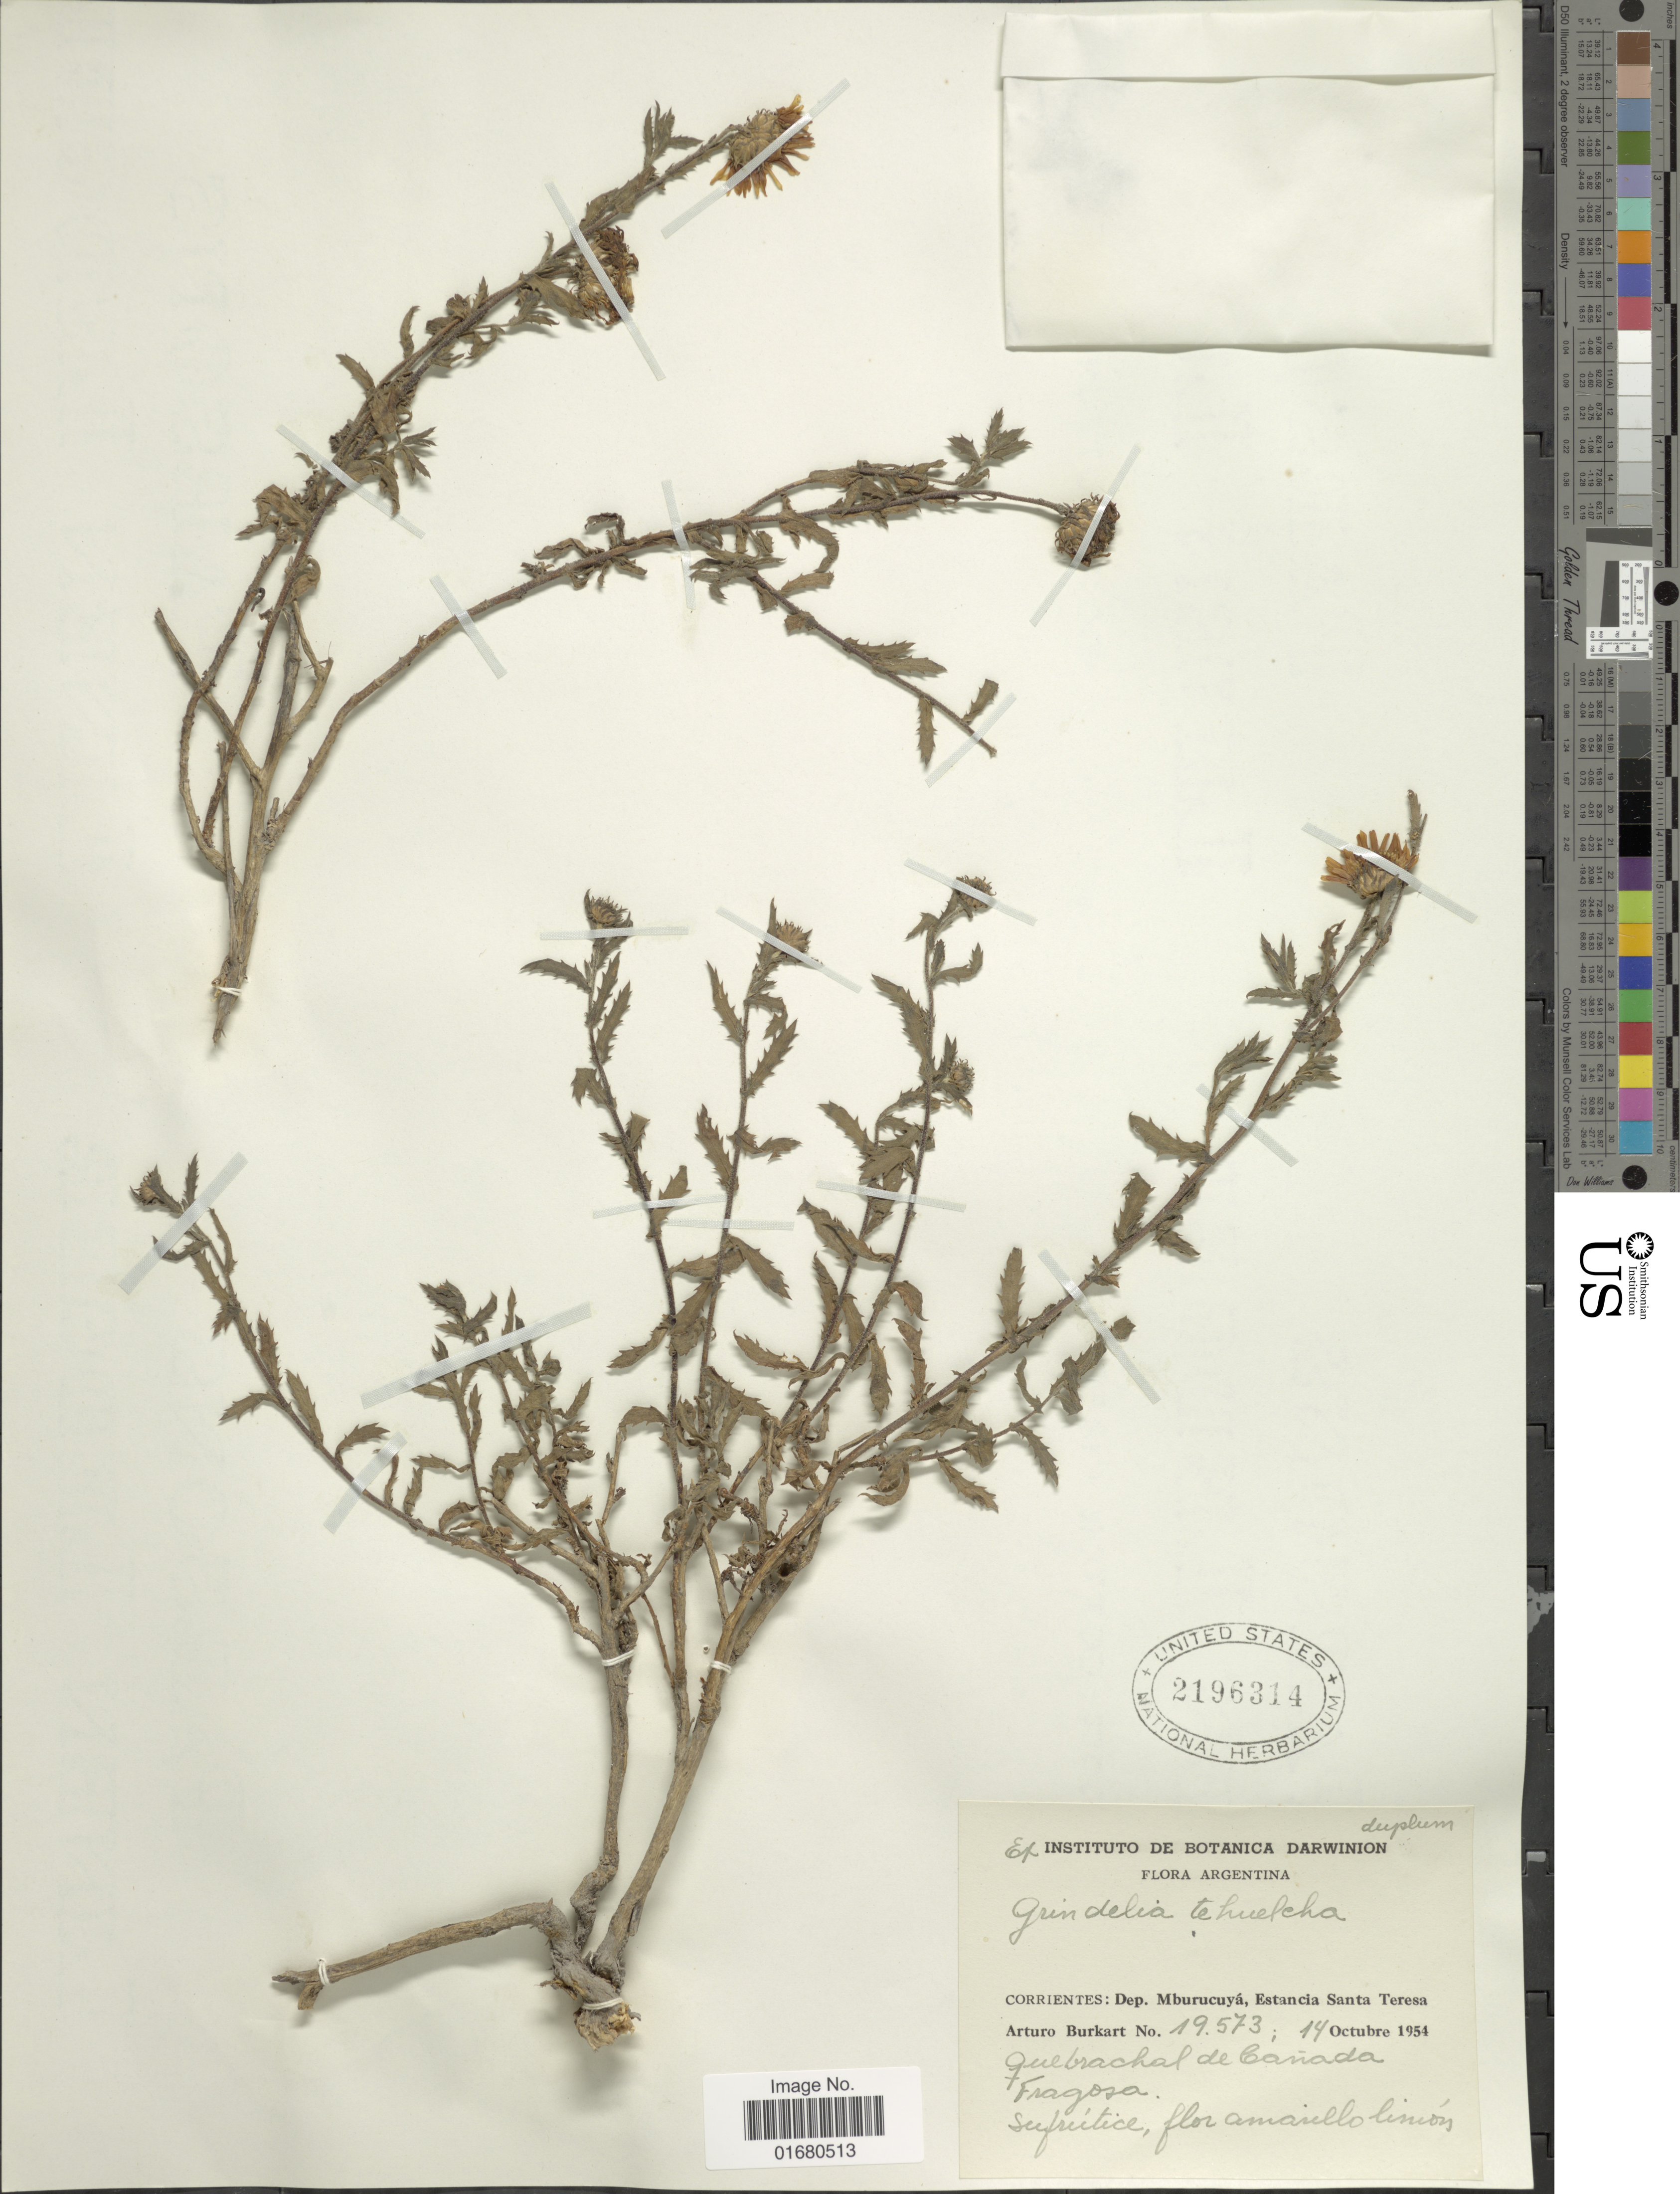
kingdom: Plantae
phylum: Tracheophyta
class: Magnoliopsida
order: Asterales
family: Asteraceae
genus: Grindelia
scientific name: Grindelia brachystephana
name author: Griseb.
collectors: A. E. Burkart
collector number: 19573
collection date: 1954-10-14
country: Argentina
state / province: Corrientes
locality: Dept. Mburucuya, Estancia Santa Teresa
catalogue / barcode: US 2196314